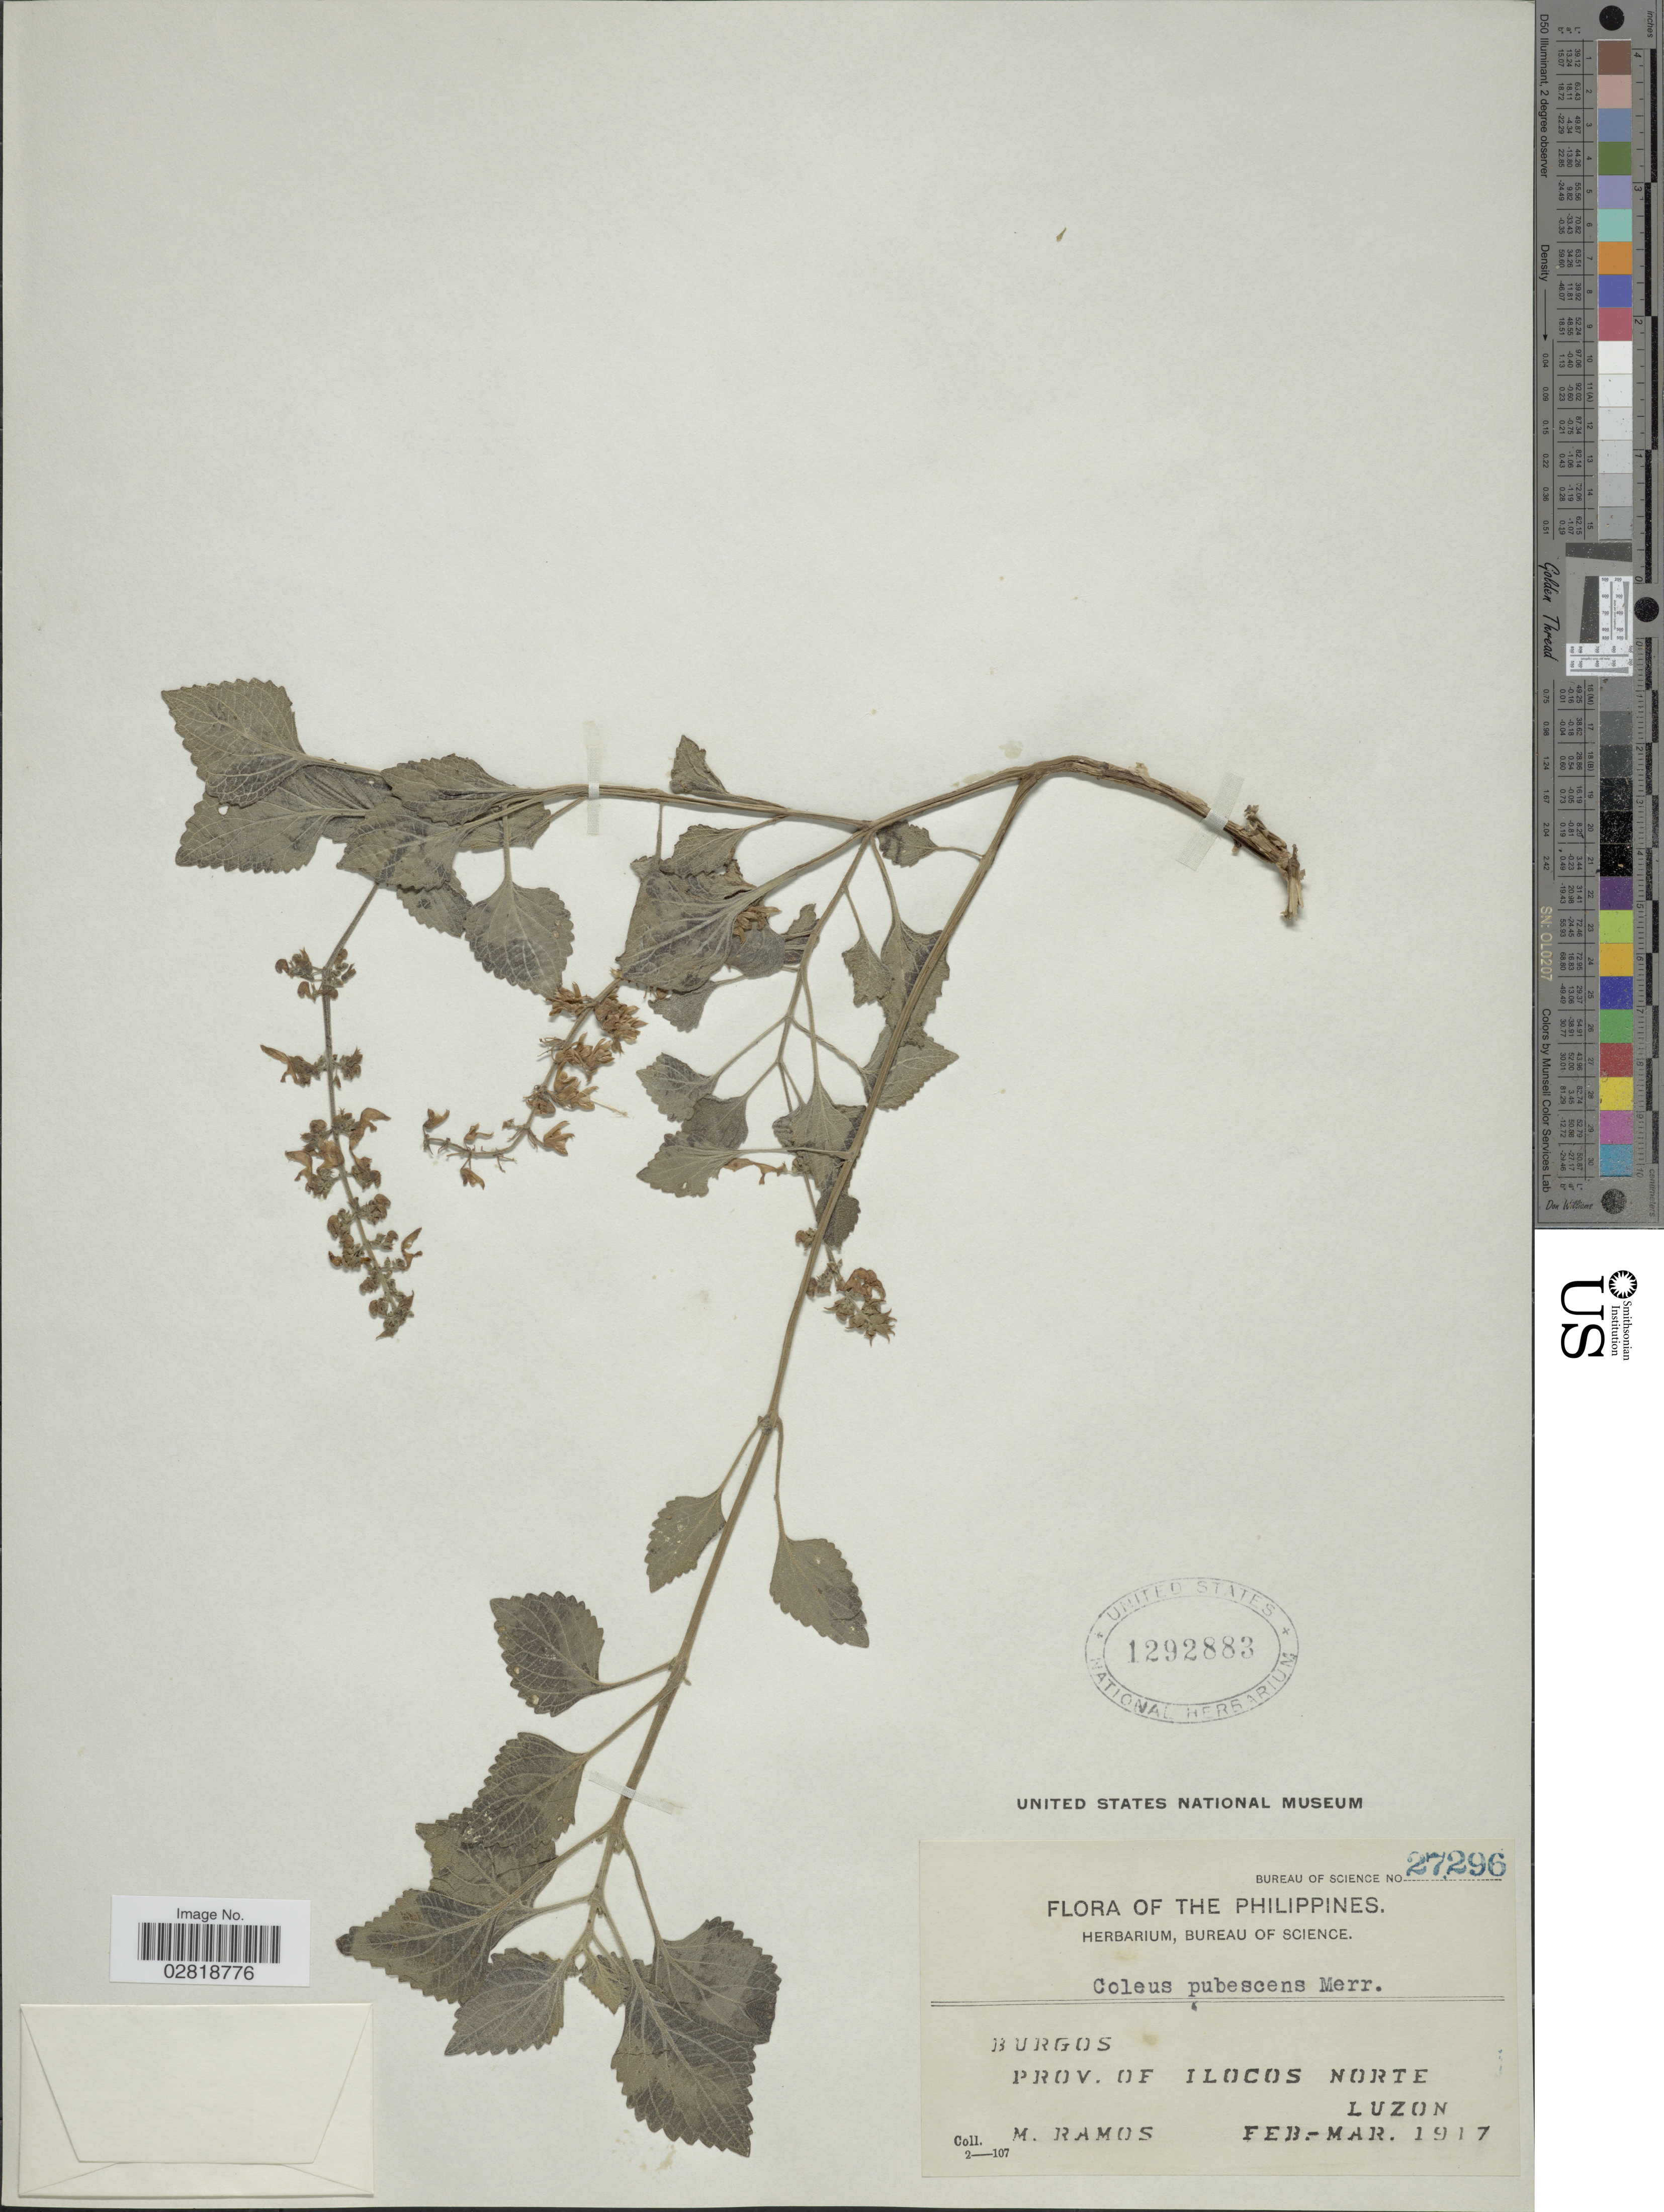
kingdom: Plantae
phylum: Tracheophyta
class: Magnoliopsida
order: Lamiales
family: Lamiaceae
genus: Plectranthus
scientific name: Plectranthus scutellarioides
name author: (L.) R. Br.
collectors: M. Ramos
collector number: Bureau of Science 27296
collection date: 1917-02/1917-03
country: Philippines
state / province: Ilocos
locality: Burgos. Prov. of Ilocos Norte. Luzon.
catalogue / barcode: US 1292883